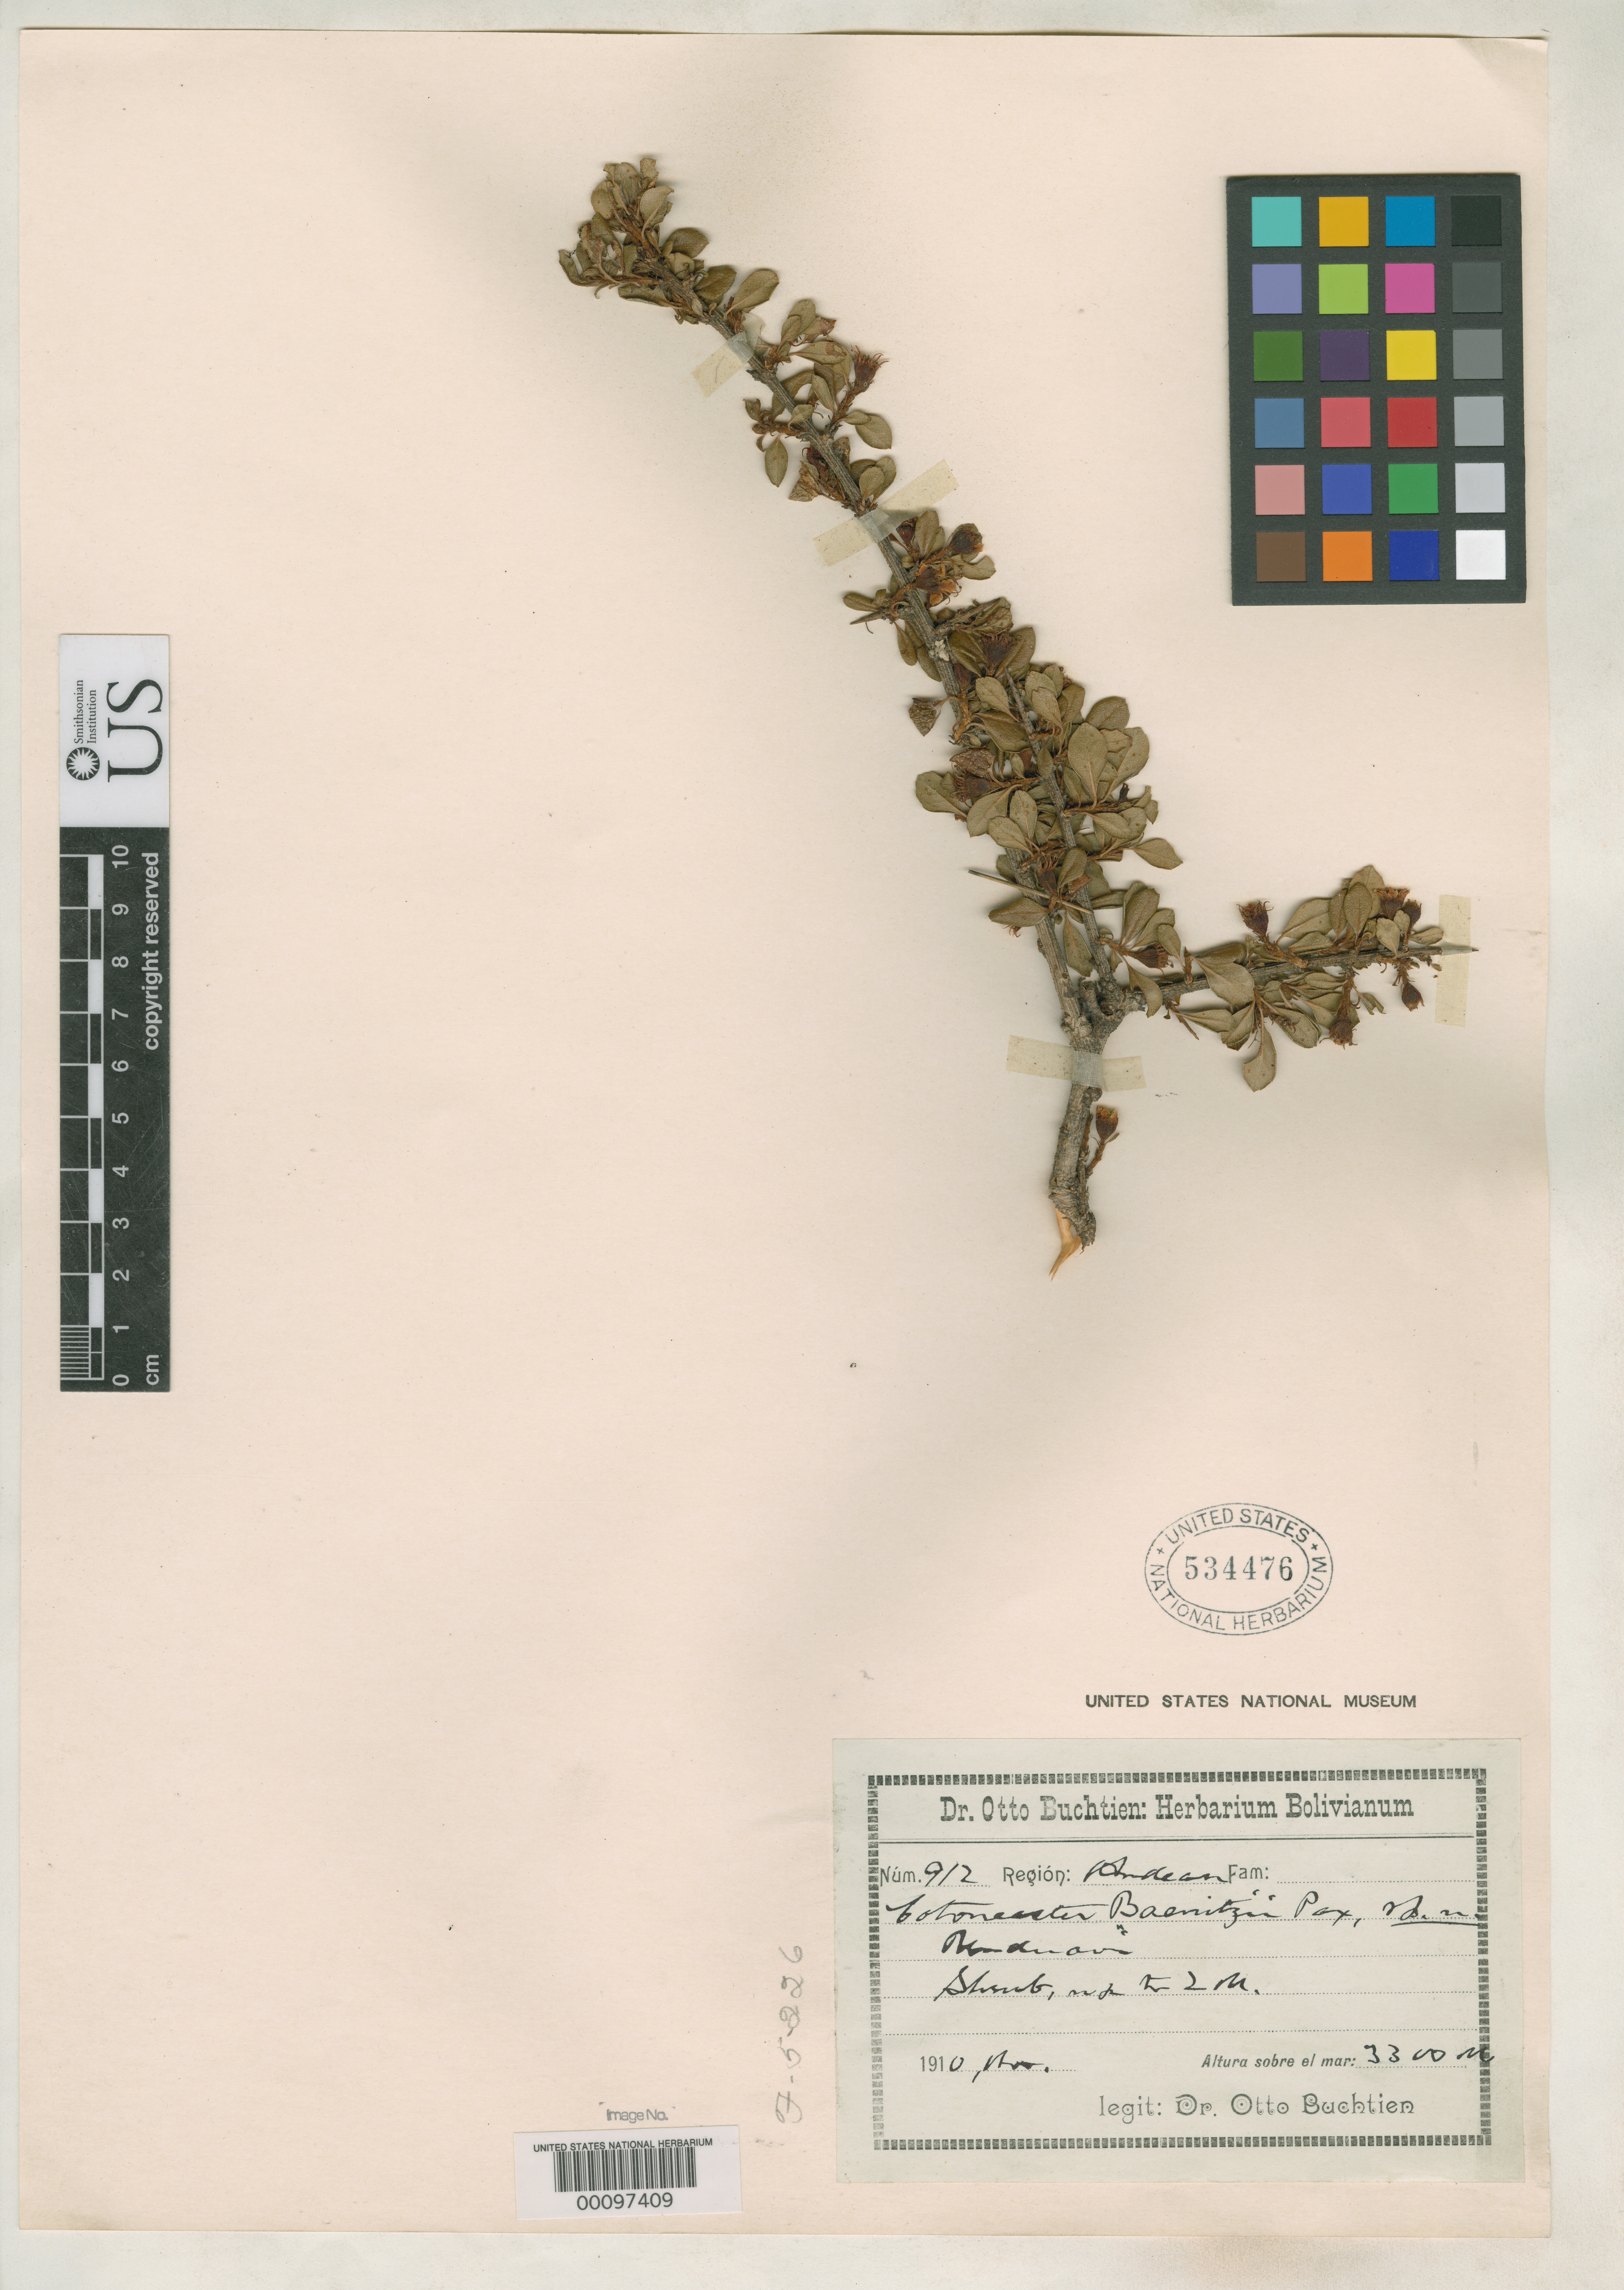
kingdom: Plantae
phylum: Tracheophyta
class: Magnoliopsida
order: Rosales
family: Rosaceae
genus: Cotoneaster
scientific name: Cotoneaster baenitzii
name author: Pax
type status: Isotype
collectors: O. Buchtien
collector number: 912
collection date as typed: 12 Feb 1907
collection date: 1907-02-12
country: Bolivia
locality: Sud Yungas.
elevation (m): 3200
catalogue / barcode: US 534476